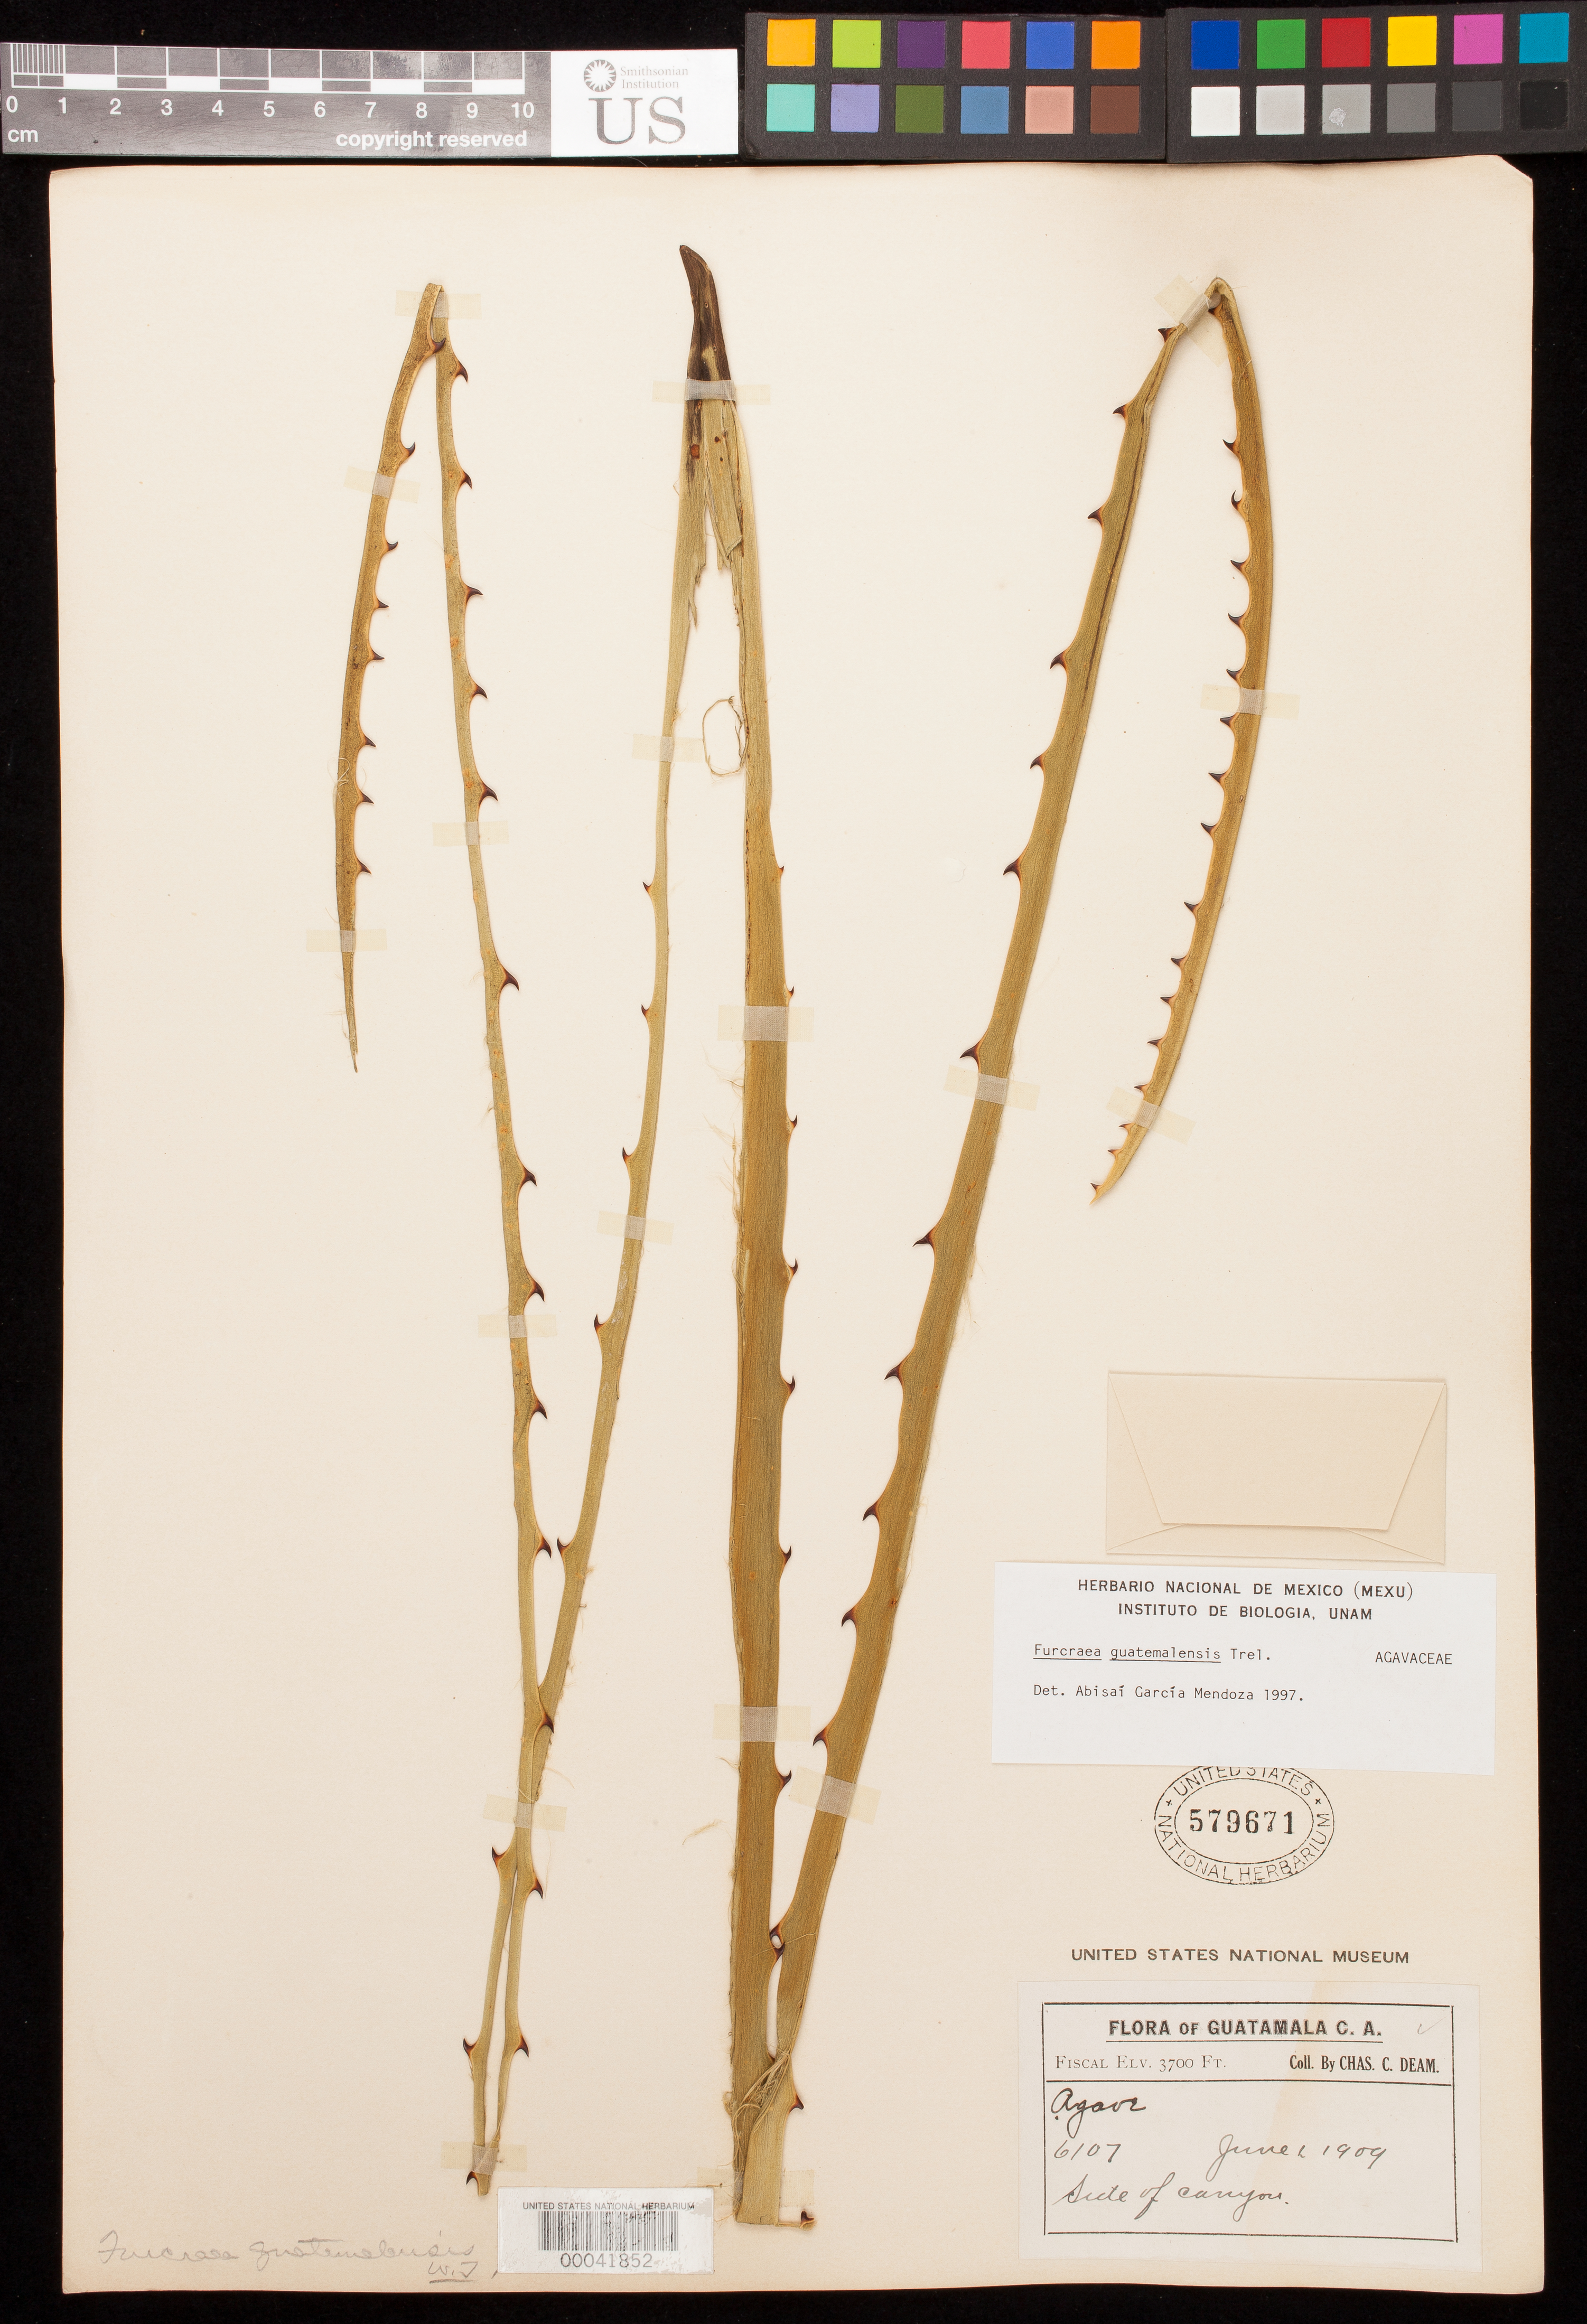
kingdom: Plantae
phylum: Tracheophyta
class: Liliopsida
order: Asparagales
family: Asparagaceae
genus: Furcraea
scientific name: Furcraea guatemalensis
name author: Trel.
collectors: C. C. Deam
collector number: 6107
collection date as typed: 01 Jun 1909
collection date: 1909-06-01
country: Guatemala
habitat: Side of canyon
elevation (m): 1128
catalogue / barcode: US 579671